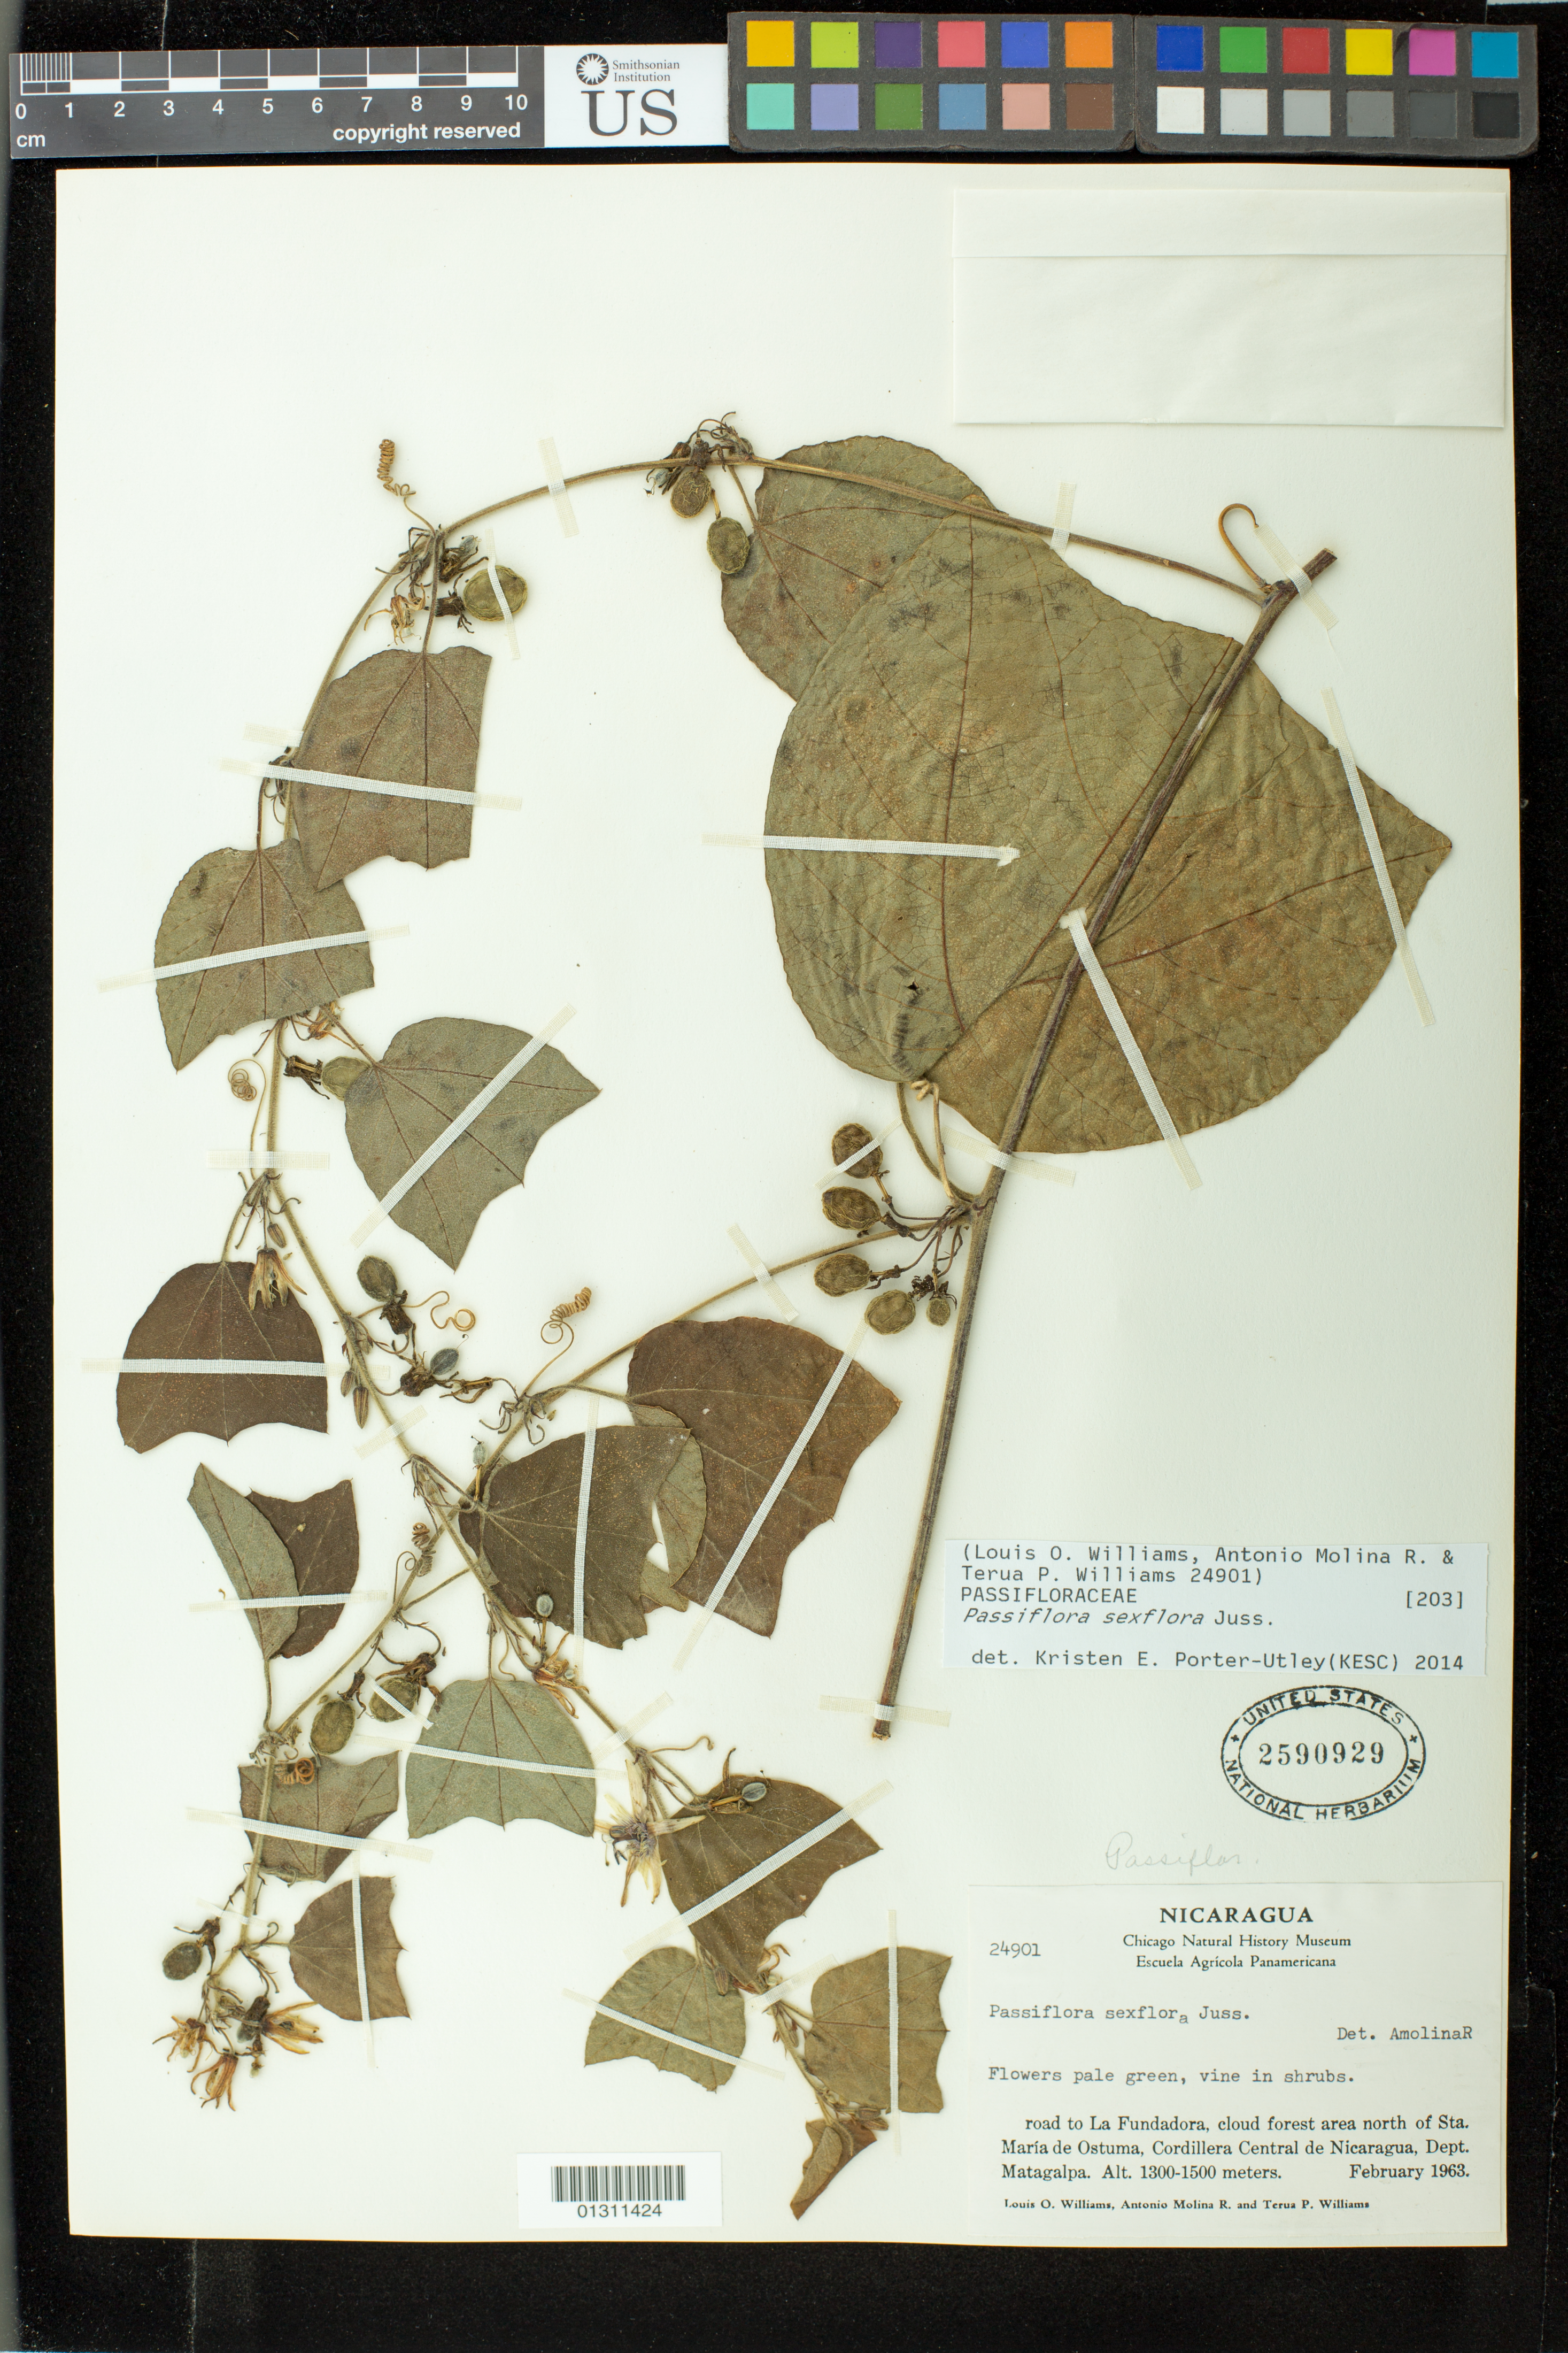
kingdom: Plantae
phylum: Tracheophyta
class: Magnoliopsida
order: Malpighiales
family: Passifloraceae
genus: Passiflora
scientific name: Passiflora sexflora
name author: Juss.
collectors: L. O. Williams, A. Molina R. & T. P. Williams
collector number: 24901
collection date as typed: Feb 1963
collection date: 1963-02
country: Nicaragua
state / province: Matagalpa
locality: Road to La Fundadora, N of Sta Maria de Ostuma, Cordillera Central de Nicaragua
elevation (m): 1300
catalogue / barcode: US 2590929